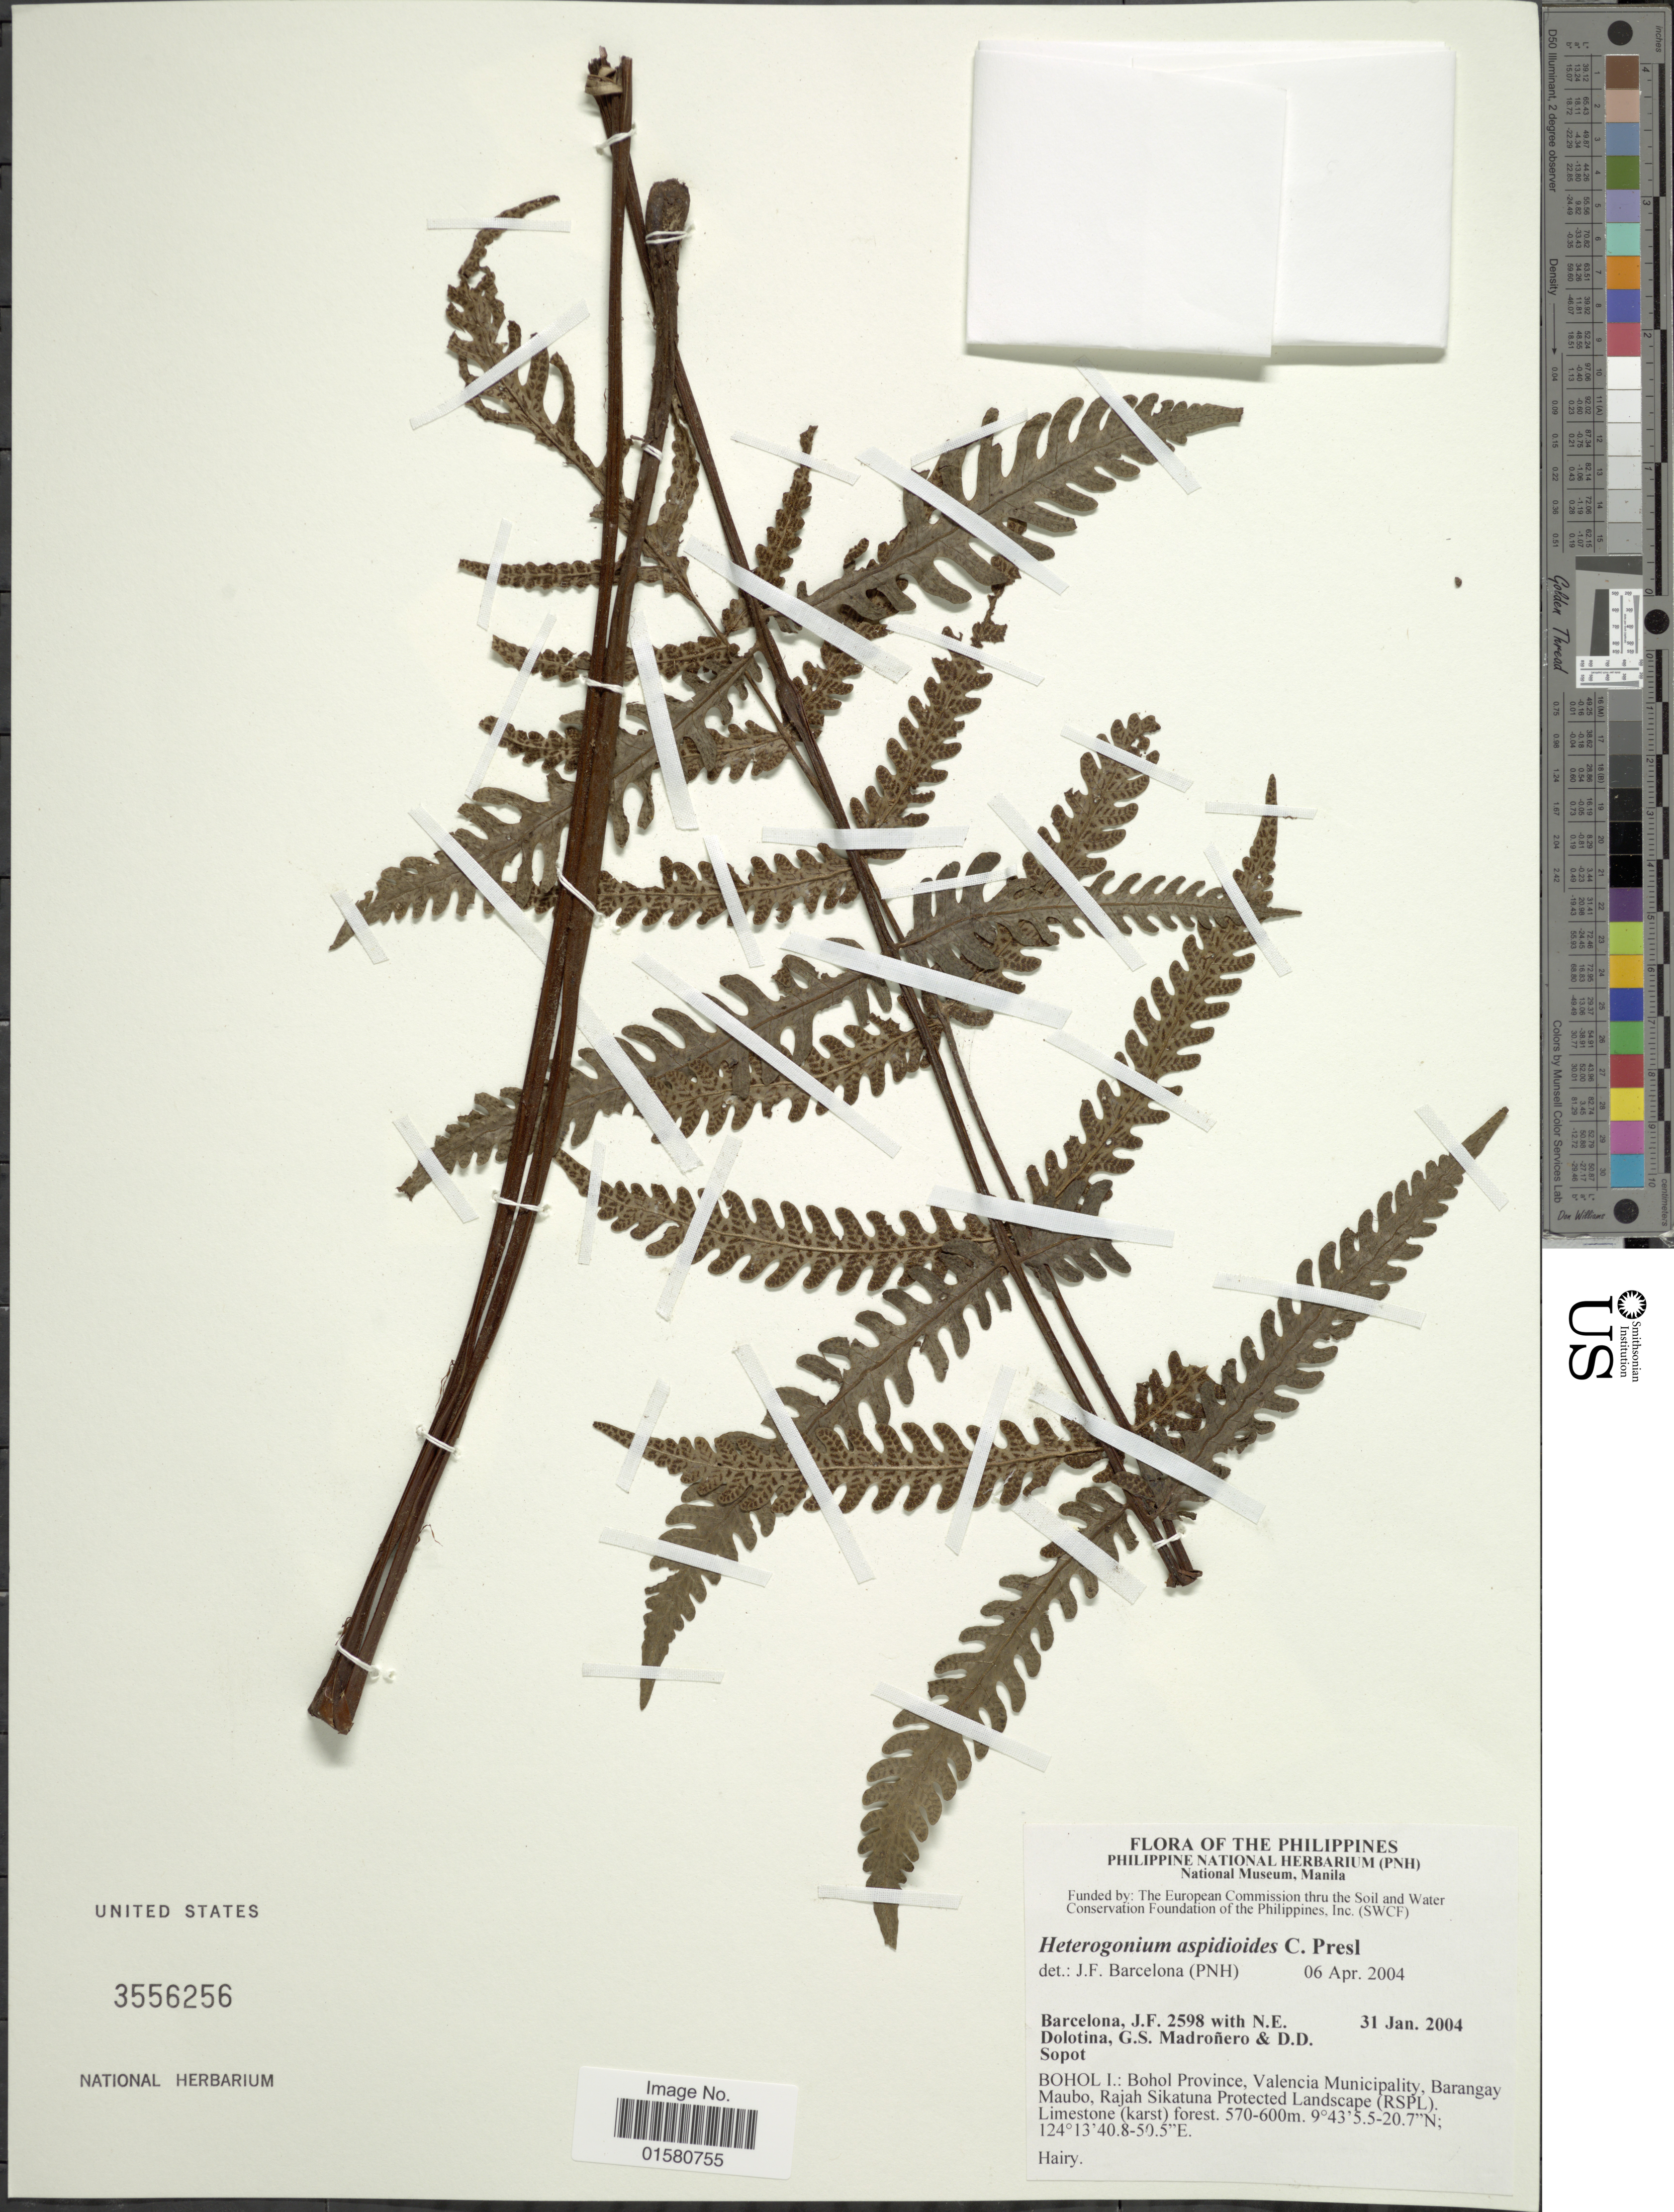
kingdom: Plantae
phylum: Tracheophyta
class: Polypodiopsida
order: Polypodiales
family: Tectariaceae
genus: Tectaria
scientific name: Tectaria aspidioides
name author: (C. Presl) Copel.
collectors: J. F. Barcelona, N. Dolotina, D. Sopot & D. Sopot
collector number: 2598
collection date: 2004-01-31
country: Philippines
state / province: Central Visayas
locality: Bohol I.; Bohol Province. Valencia Municipality, Barangay Maubo, Rajah Sikatuna Protected Landscape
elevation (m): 570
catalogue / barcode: US 3556256